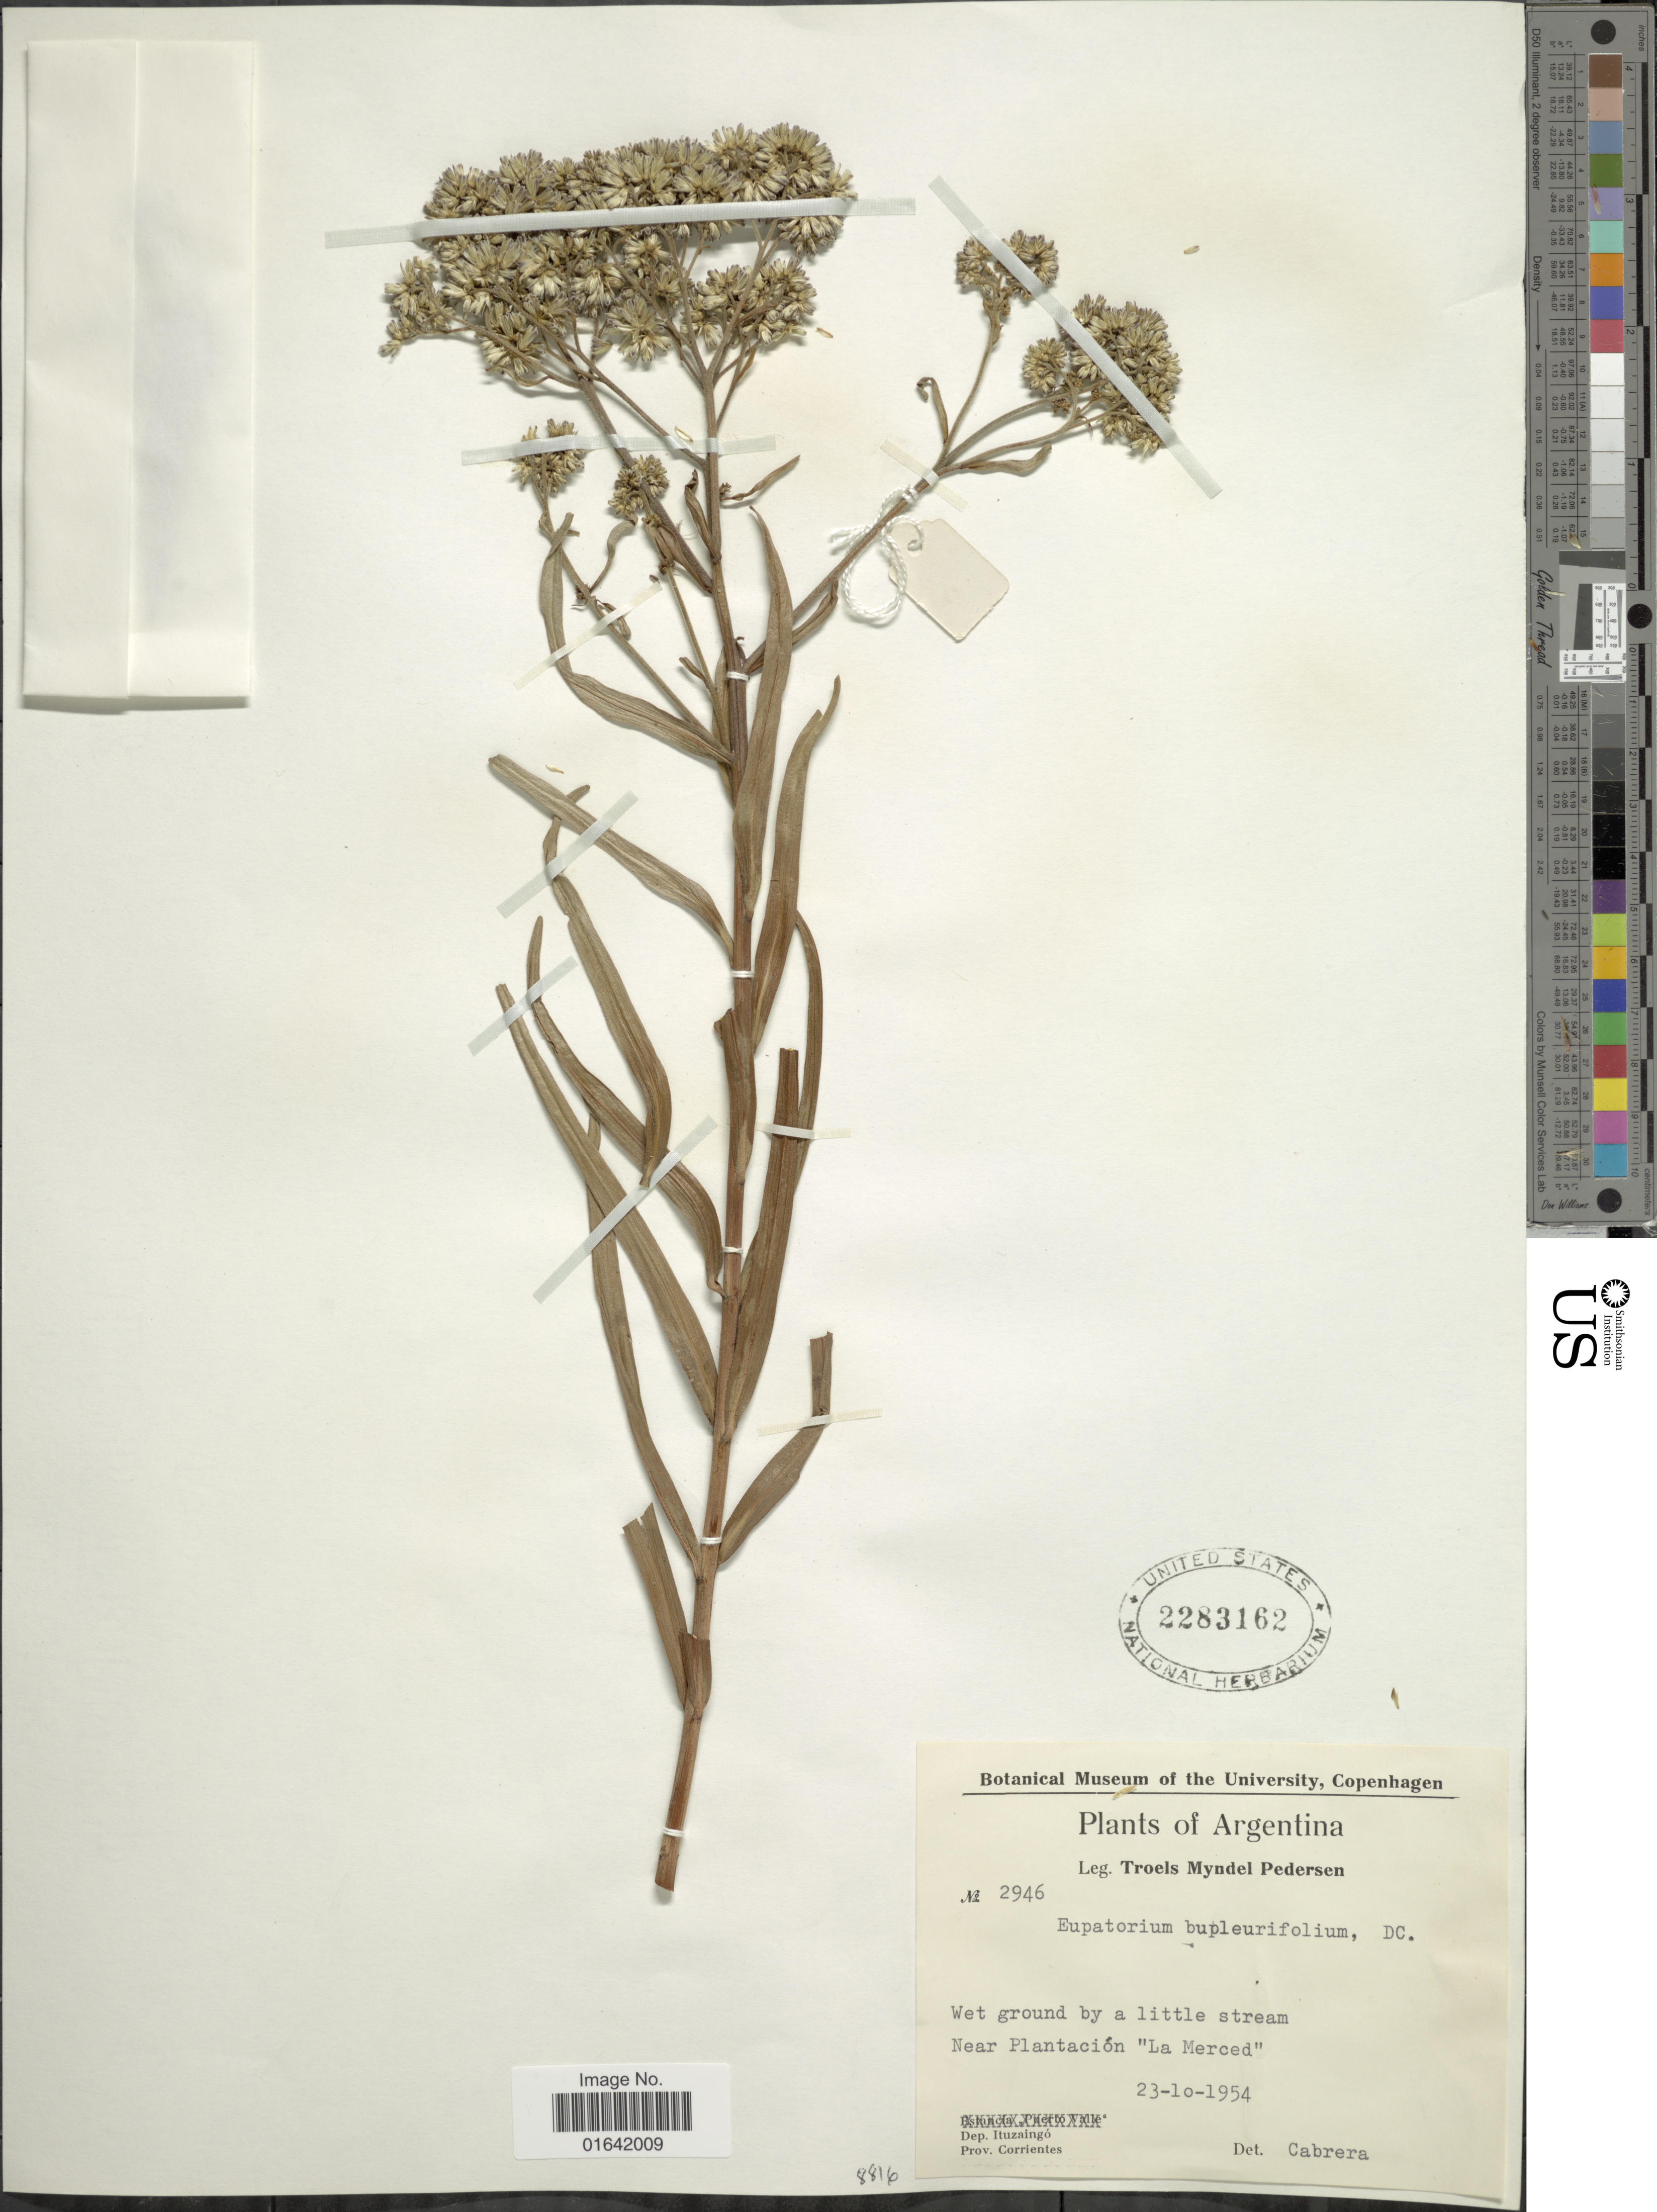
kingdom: Plantae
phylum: Tracheophyta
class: Magnoliopsida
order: Asterales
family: Asteraceae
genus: Campovassouria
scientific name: Campovassouria bupleurifolia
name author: (DC.) R.M. King & H. Rob.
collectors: T. Pederson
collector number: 2946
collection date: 1954-10-23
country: Argentina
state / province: Corrientes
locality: Wet ground by a little stream, near Plantación "La Merced", Dep. Ituzaingó.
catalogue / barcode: US 2283162